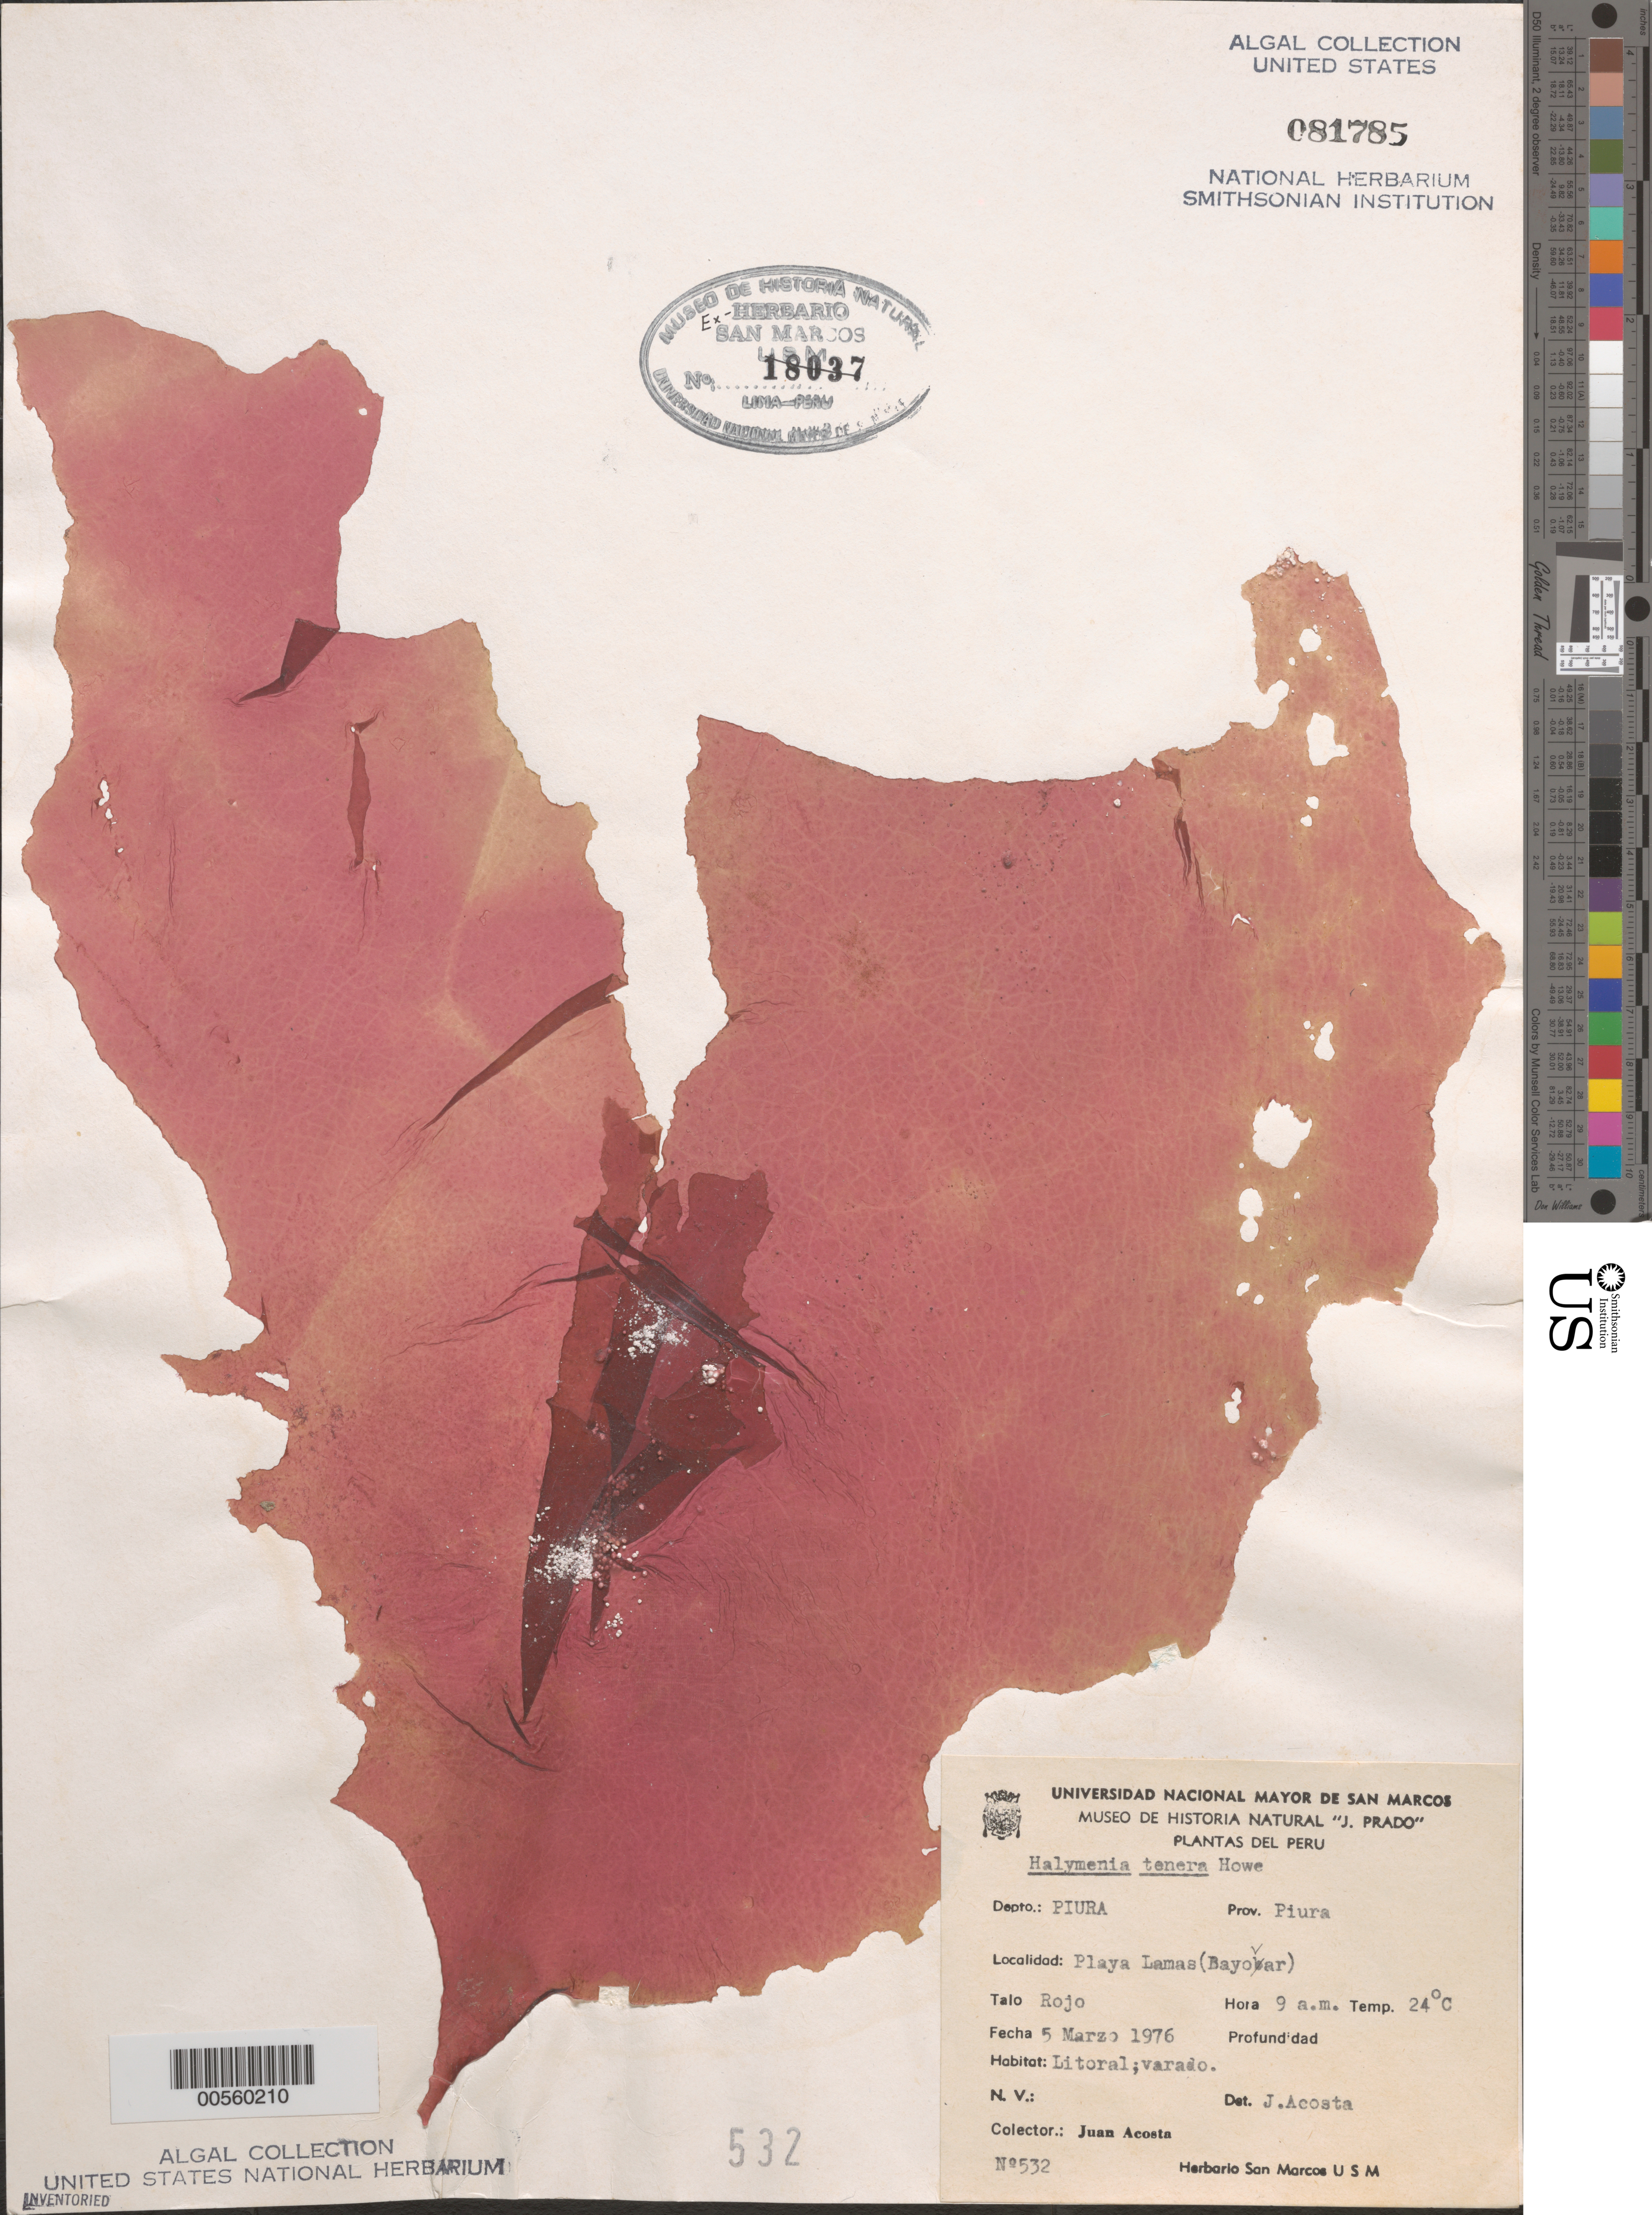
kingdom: Plantae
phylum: Rhodophyta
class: Florideophyceae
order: Halymeniales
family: Halymeniaceae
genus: Halymenia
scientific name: Halymenia tenera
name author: M. Howe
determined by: Acosta, J.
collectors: J. Acosta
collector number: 532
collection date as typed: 05 Mar 1976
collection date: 1976-03-05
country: Peru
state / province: Piura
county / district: Piura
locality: Playa Lamas (Bayovar), Piura Province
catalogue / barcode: US 81785